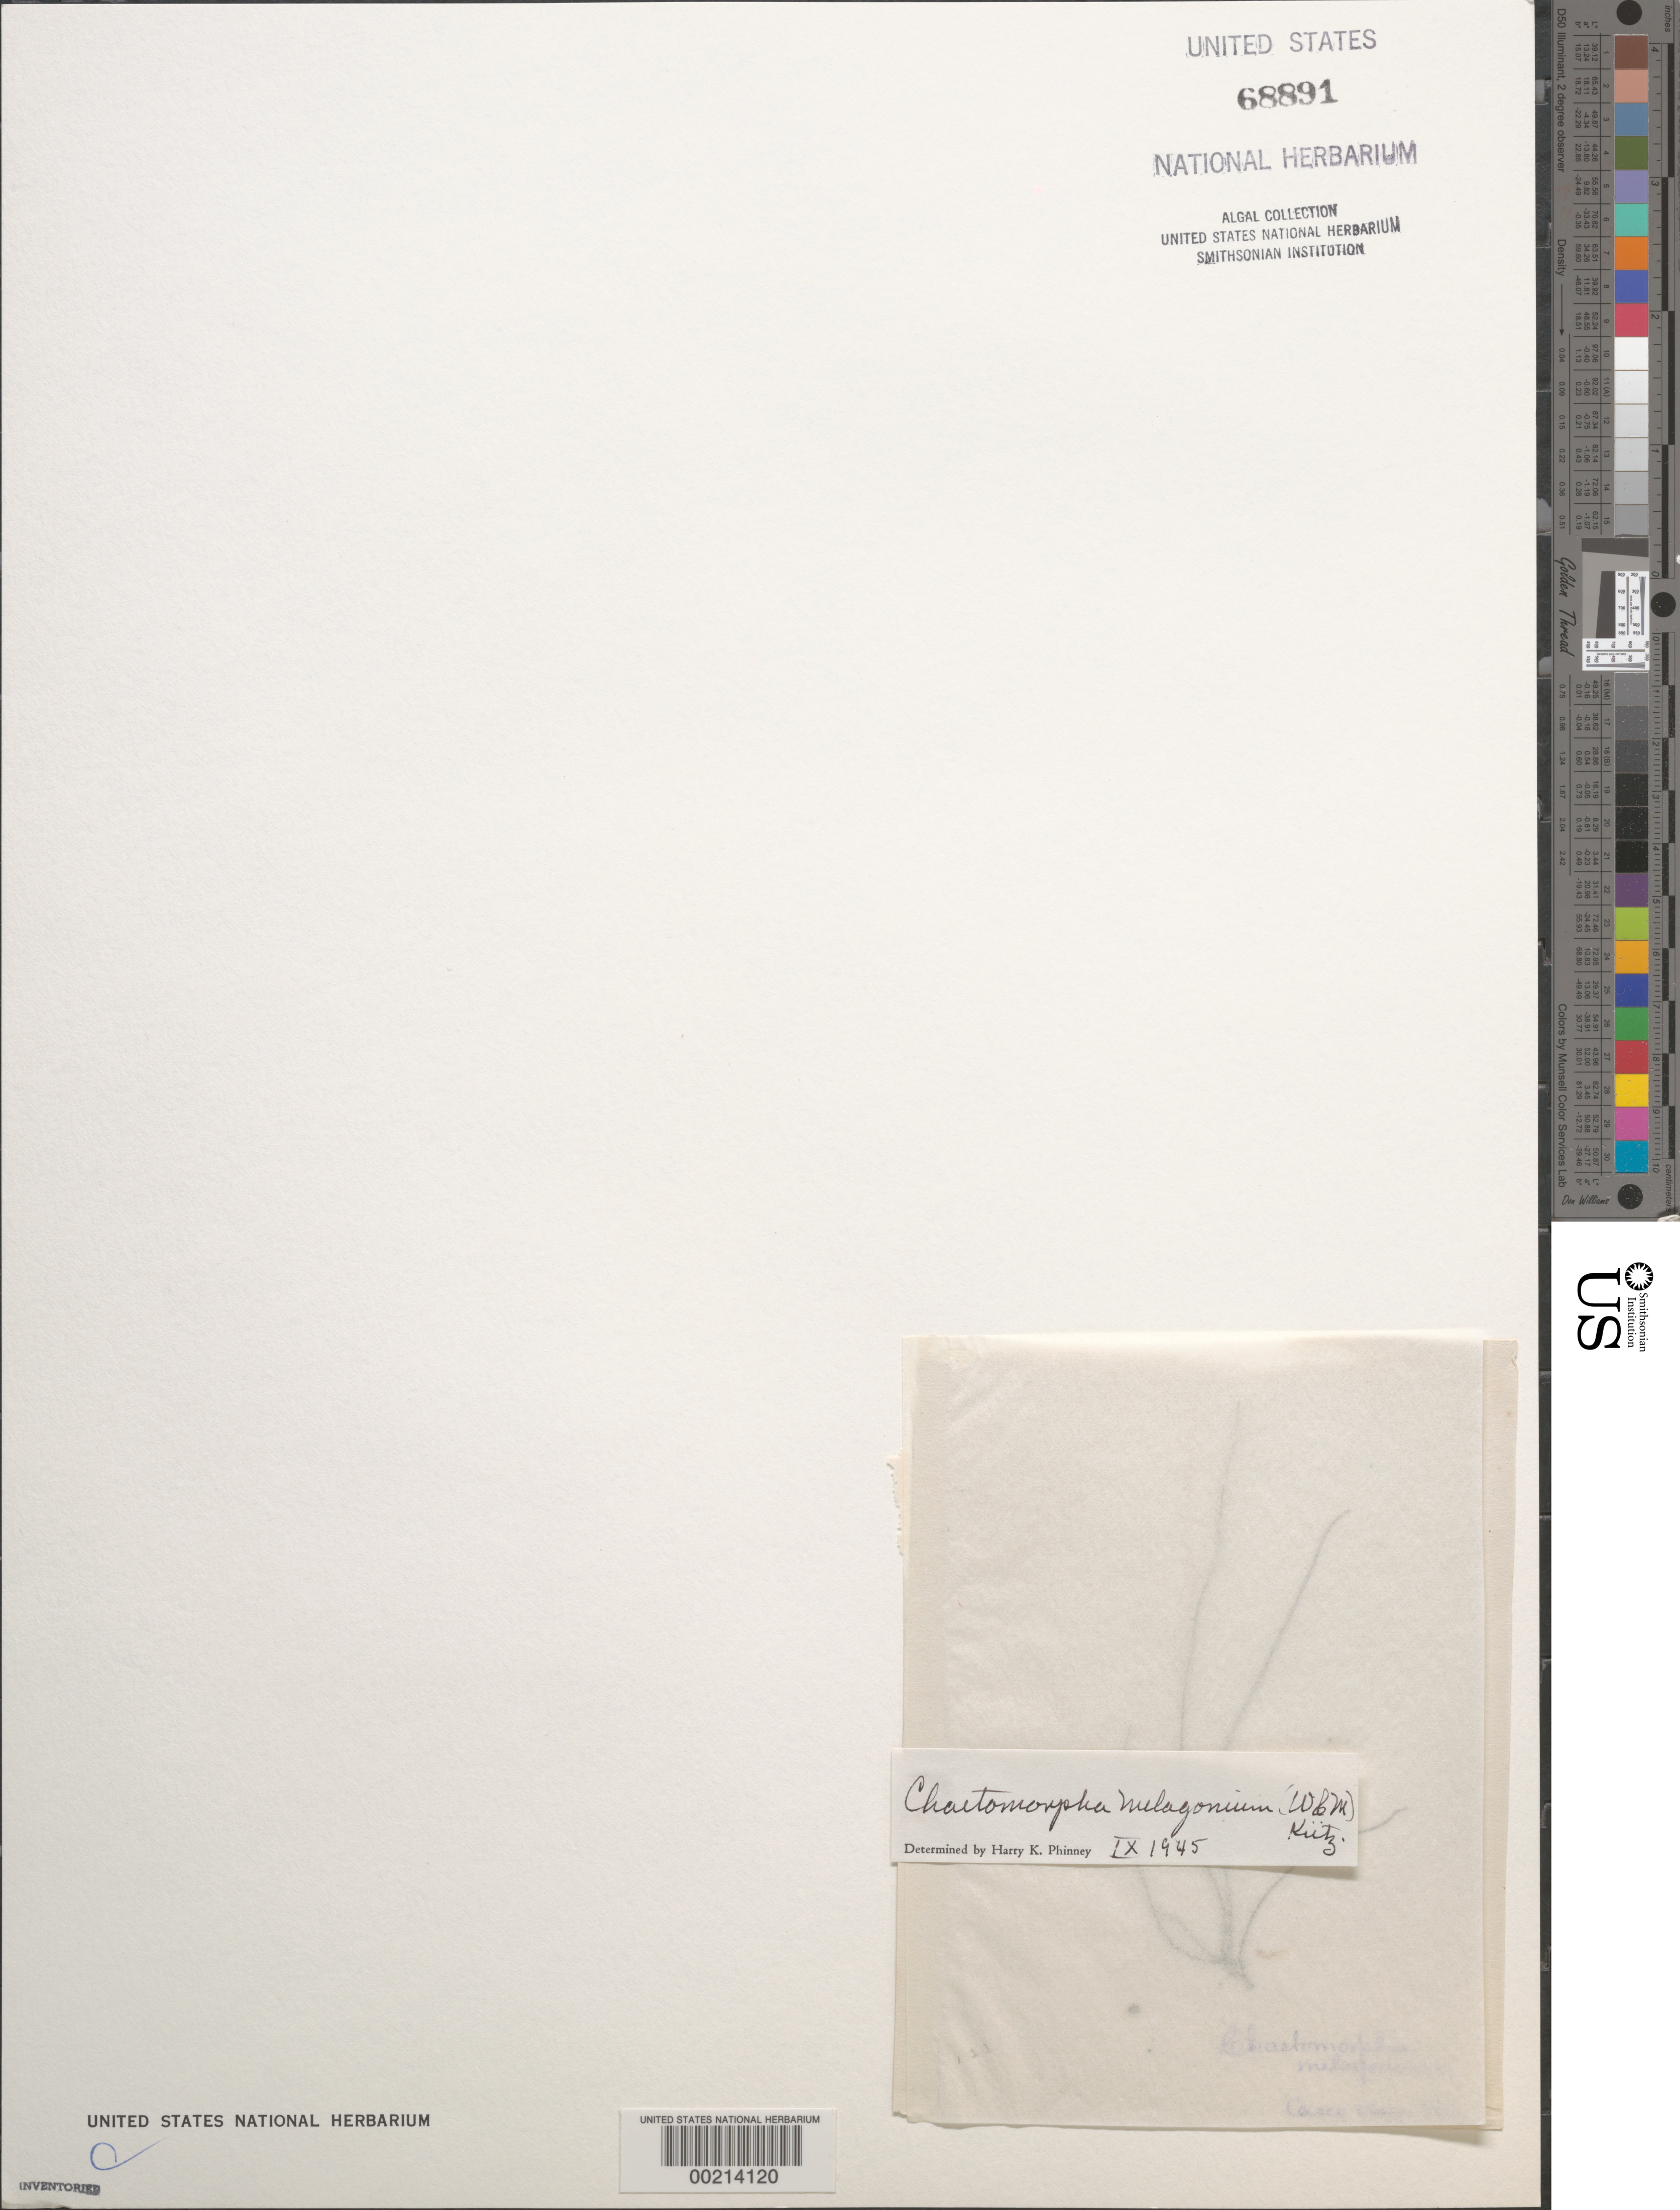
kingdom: Plantae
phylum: Chlorophyta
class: Ulvophyceae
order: Cladophorales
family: Cladophoraceae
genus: Chaetomorpha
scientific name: Chaetomorpha melagonium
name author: (F. Weber & D. Mohr) Kützing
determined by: Phinney, H. K.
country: United States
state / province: Maine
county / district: Cumberland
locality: Casco Bay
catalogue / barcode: US 68891